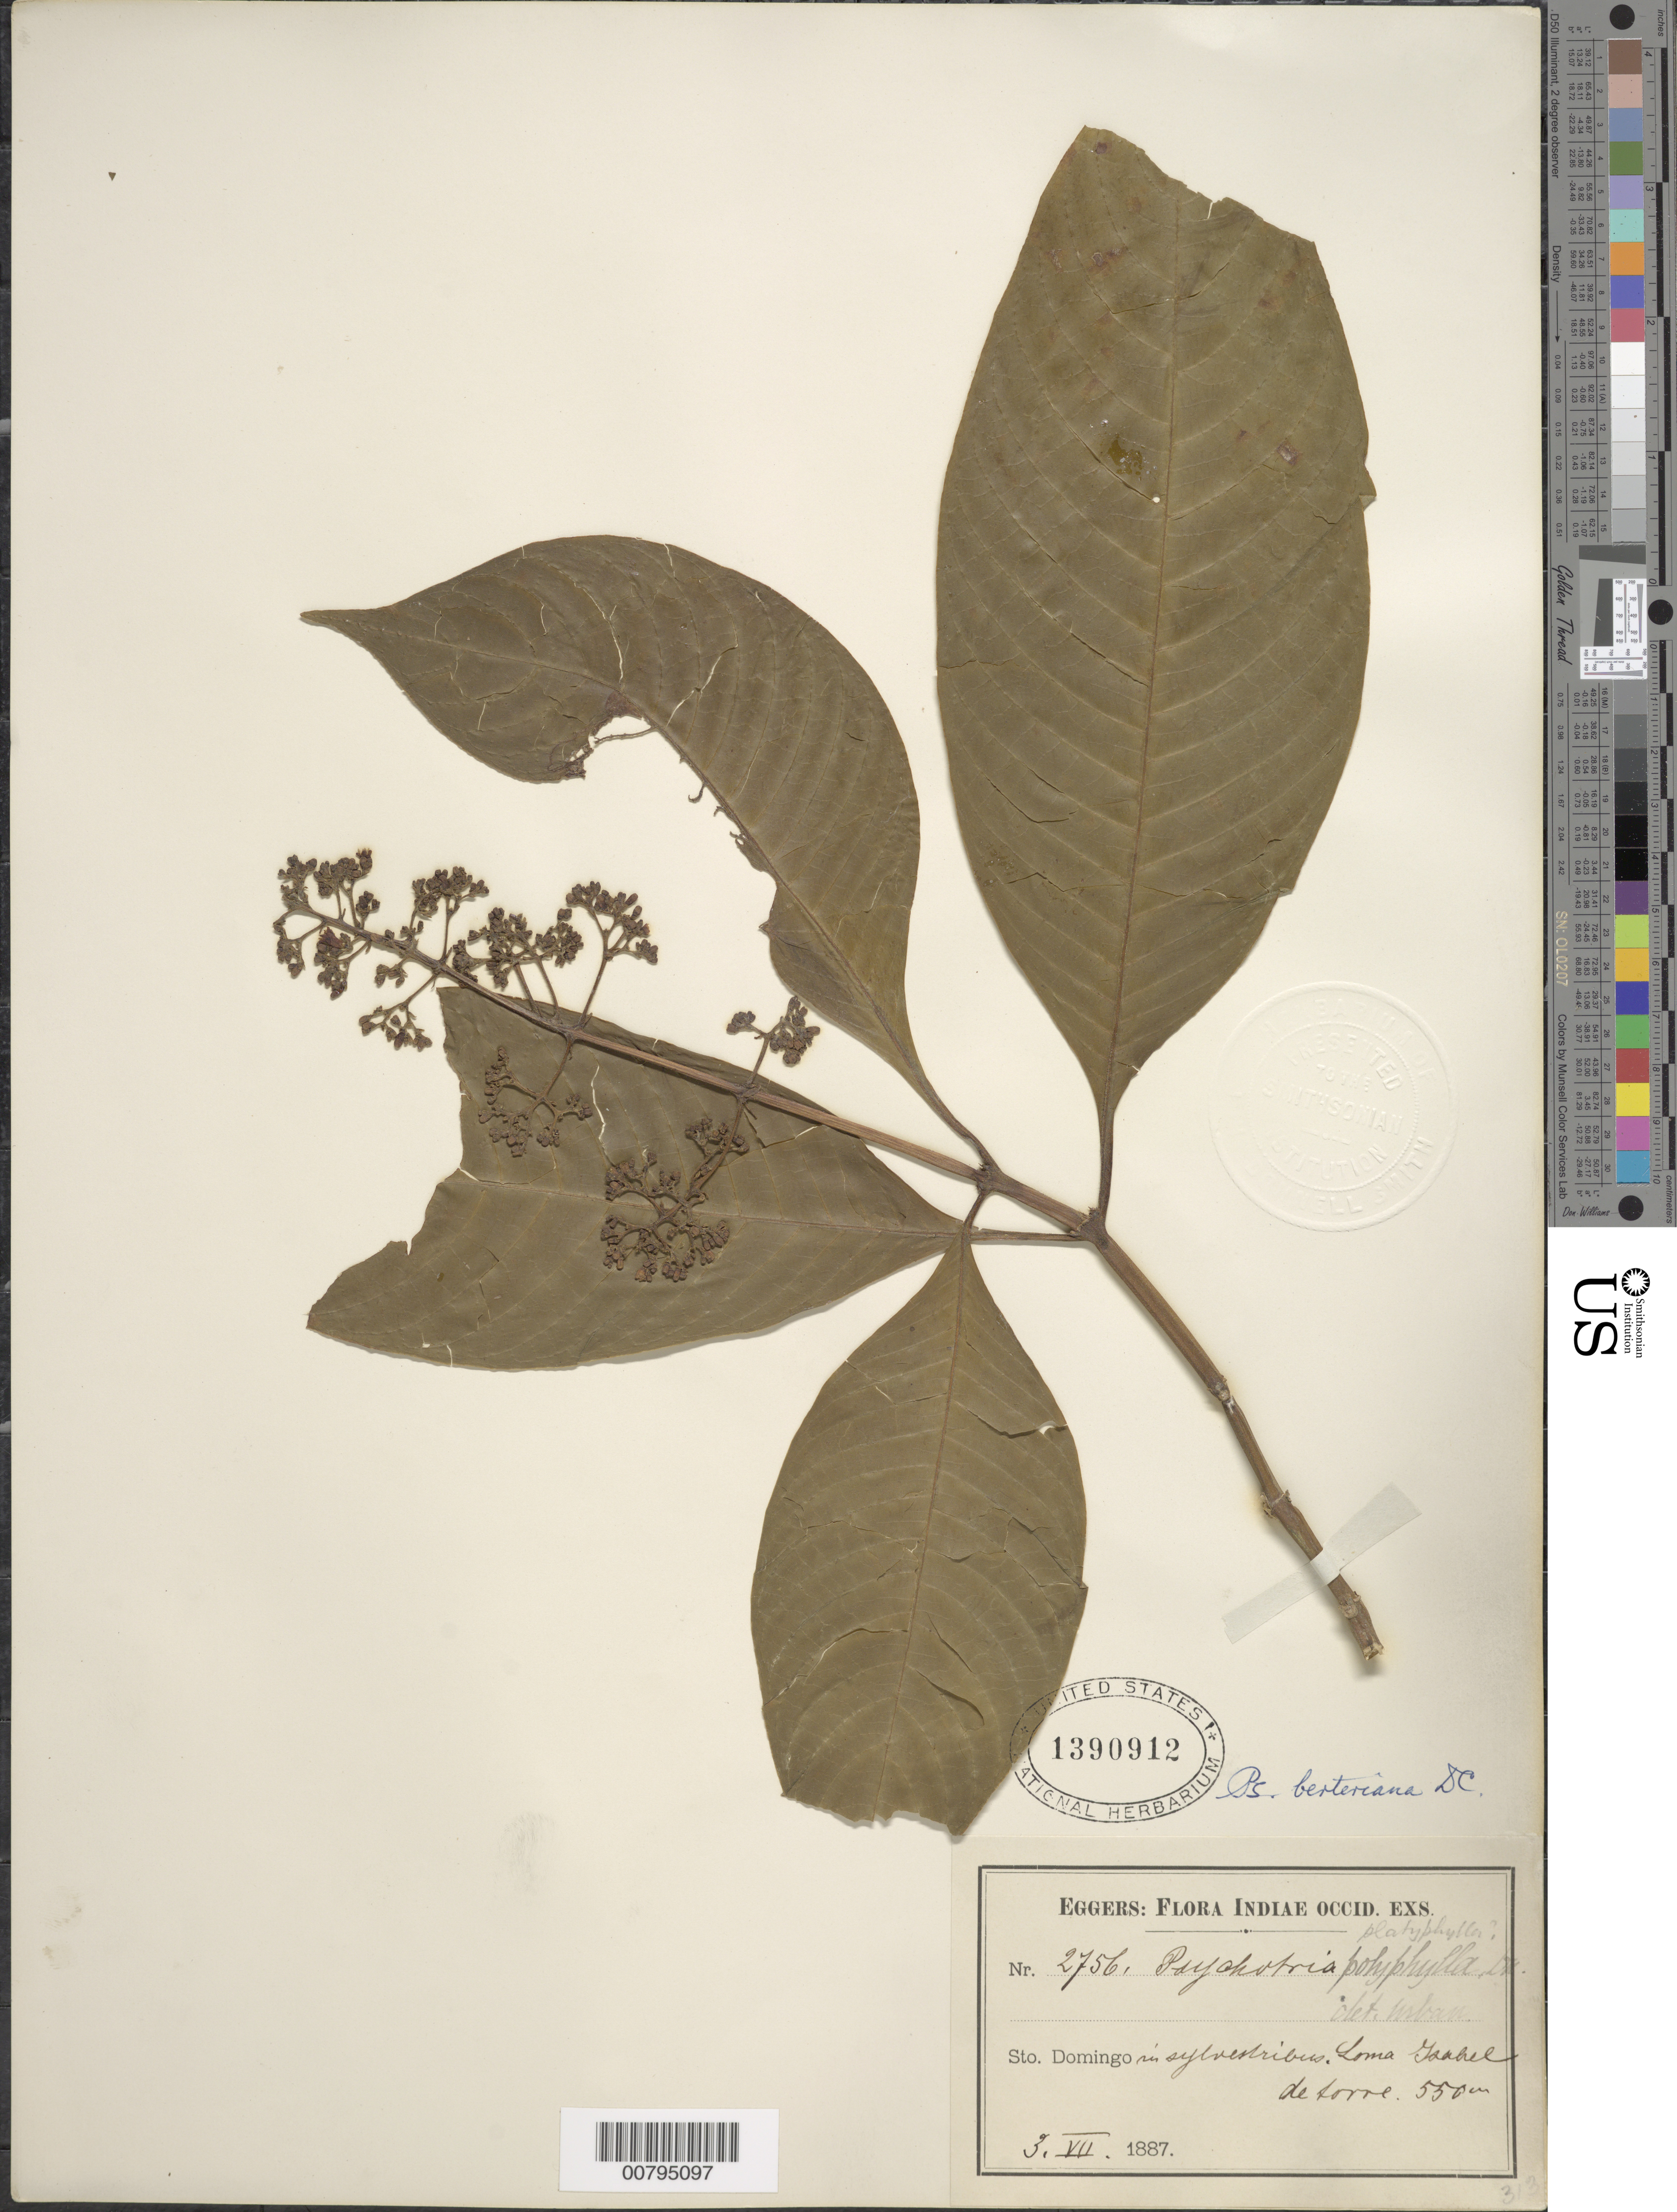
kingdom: Plantae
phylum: Tracheophyta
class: Magnoliopsida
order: Gentianales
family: Rubiaceae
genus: Psychotria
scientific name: Psychotria berteroana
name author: DC.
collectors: H. F. A. von Eggers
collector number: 2756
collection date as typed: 03 Jul 1887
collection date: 1887-07-03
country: Dominican Republic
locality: Sto. Domingo. Loma Gsahel (sp?) de Lorre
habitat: In sylvestribus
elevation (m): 550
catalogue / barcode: US 1390912